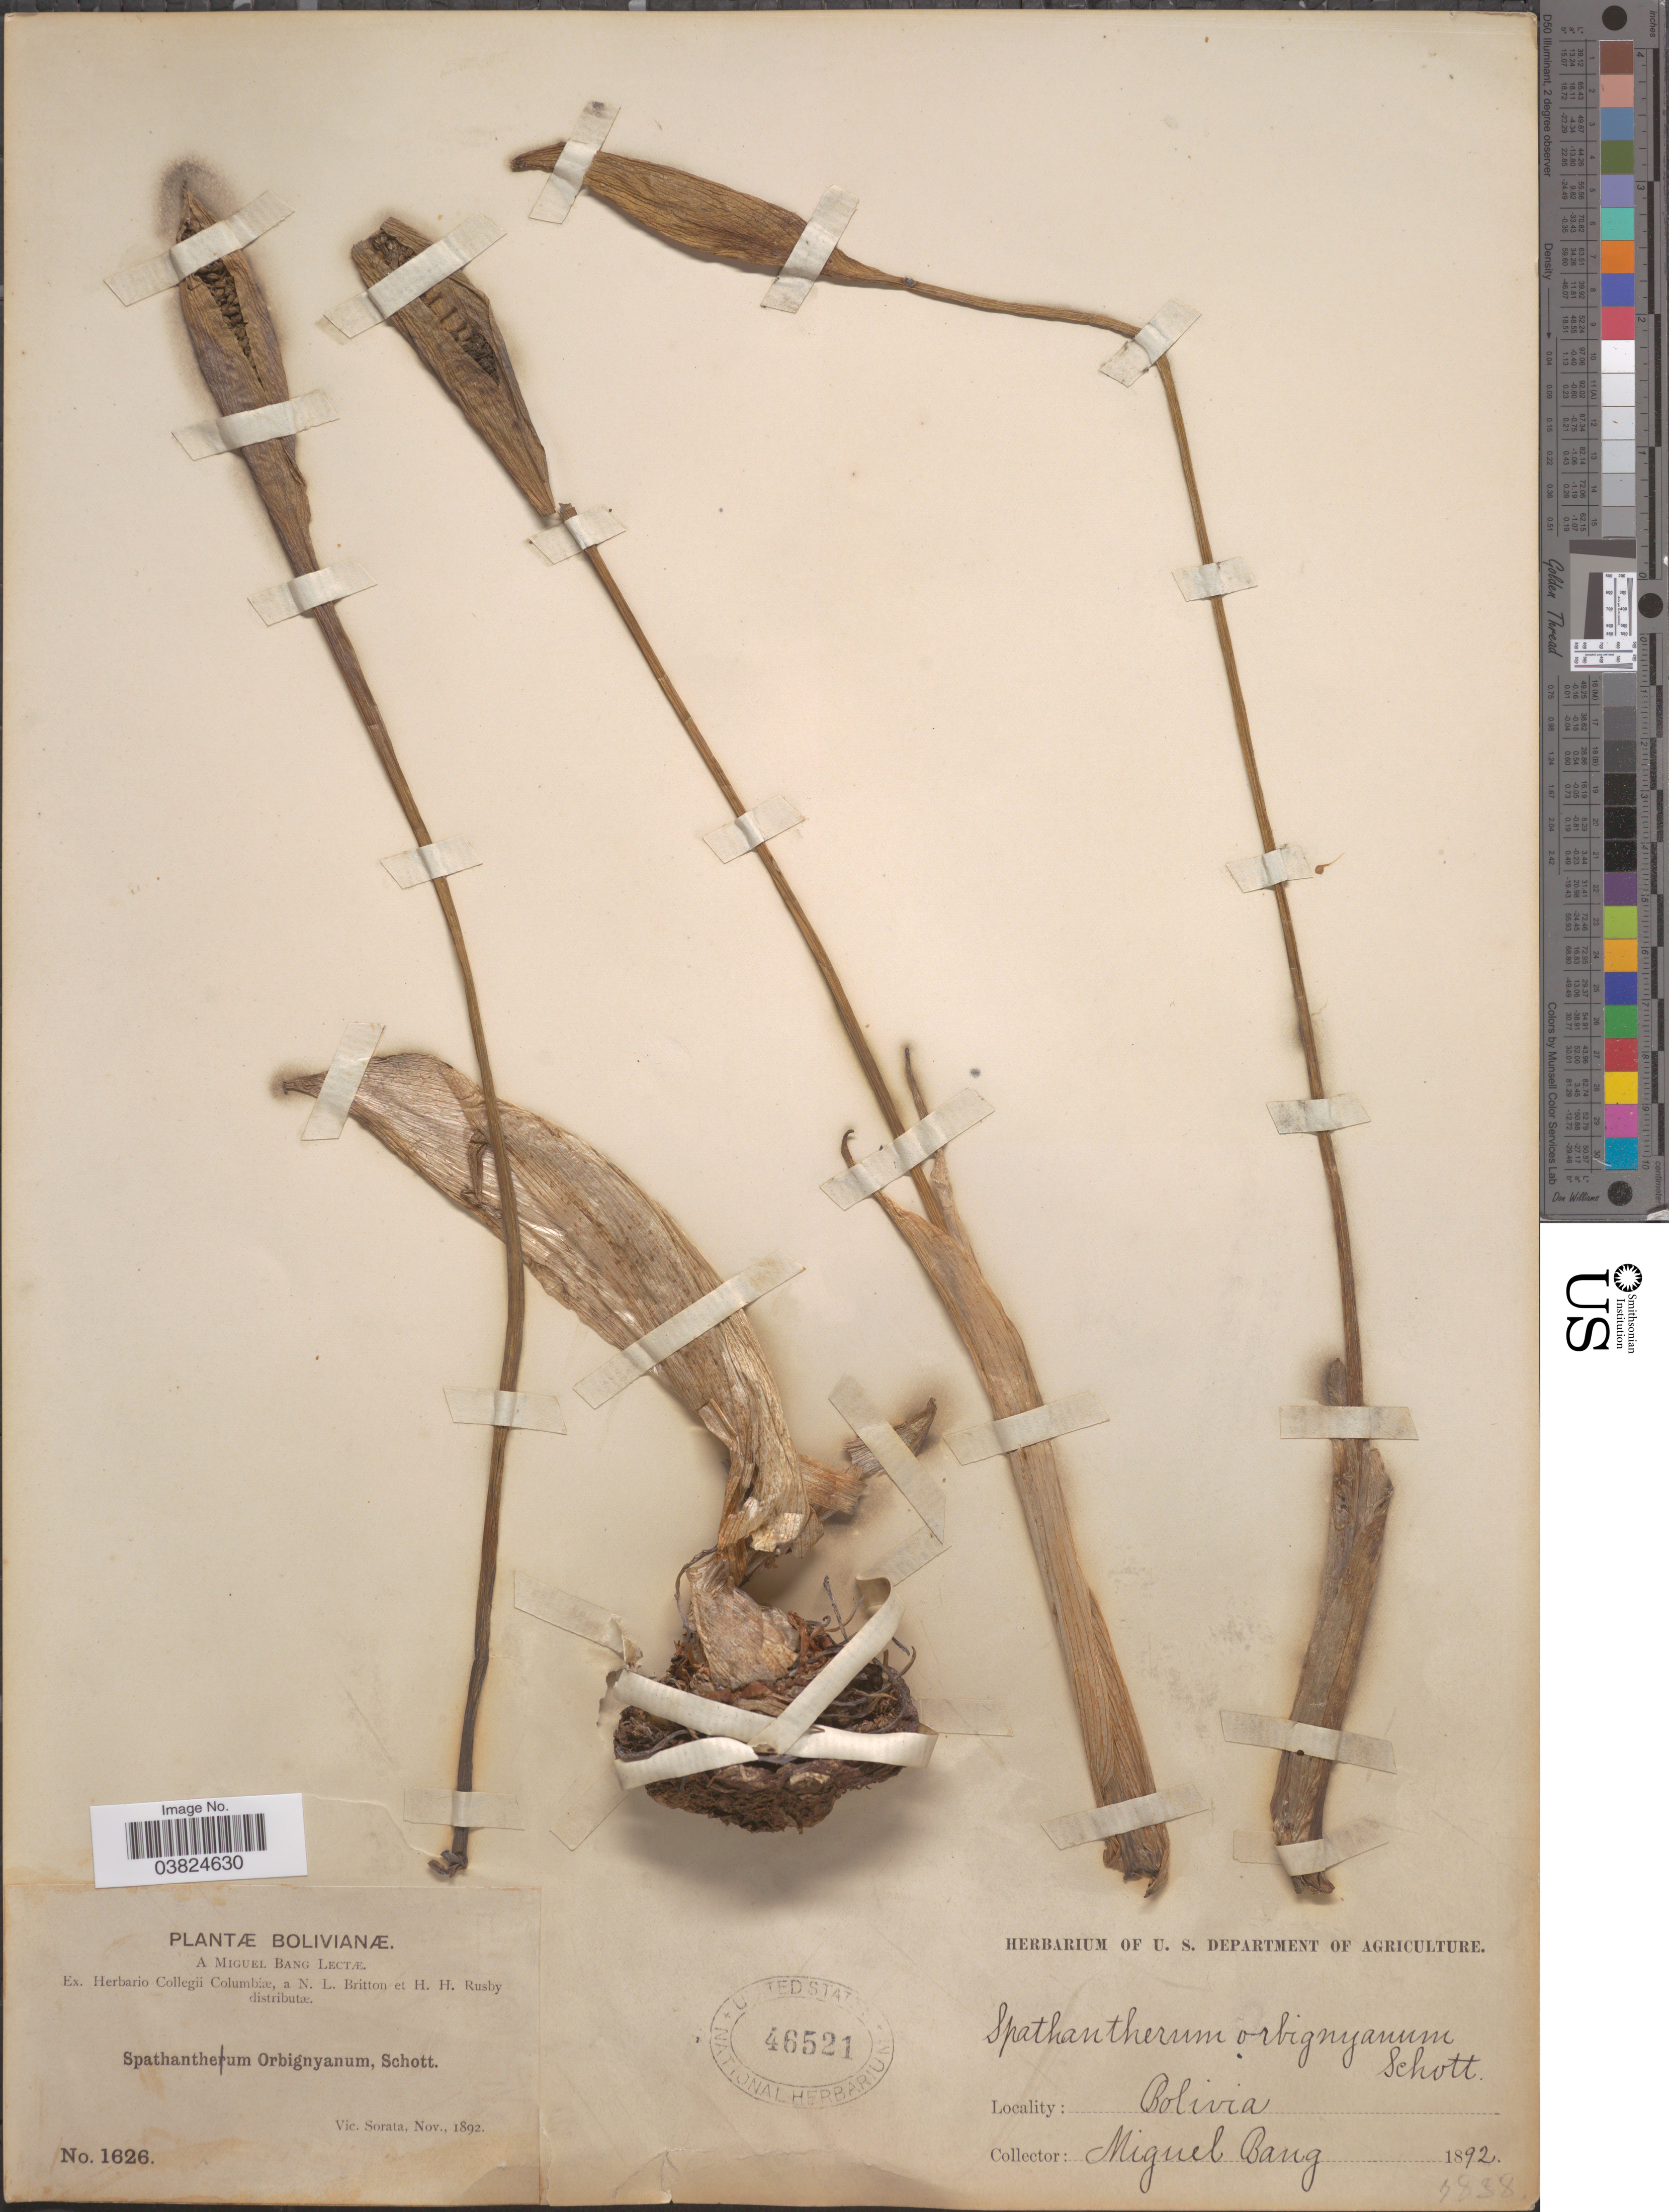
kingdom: Plantae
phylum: Tracheophyta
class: Liliopsida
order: Alismatales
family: Araceae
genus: Spathantheum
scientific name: Spathantheum orbignyanum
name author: Schott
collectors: M. Bang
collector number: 1626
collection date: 1892-11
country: Bolivia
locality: Vic. Sorata.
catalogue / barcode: US 46521